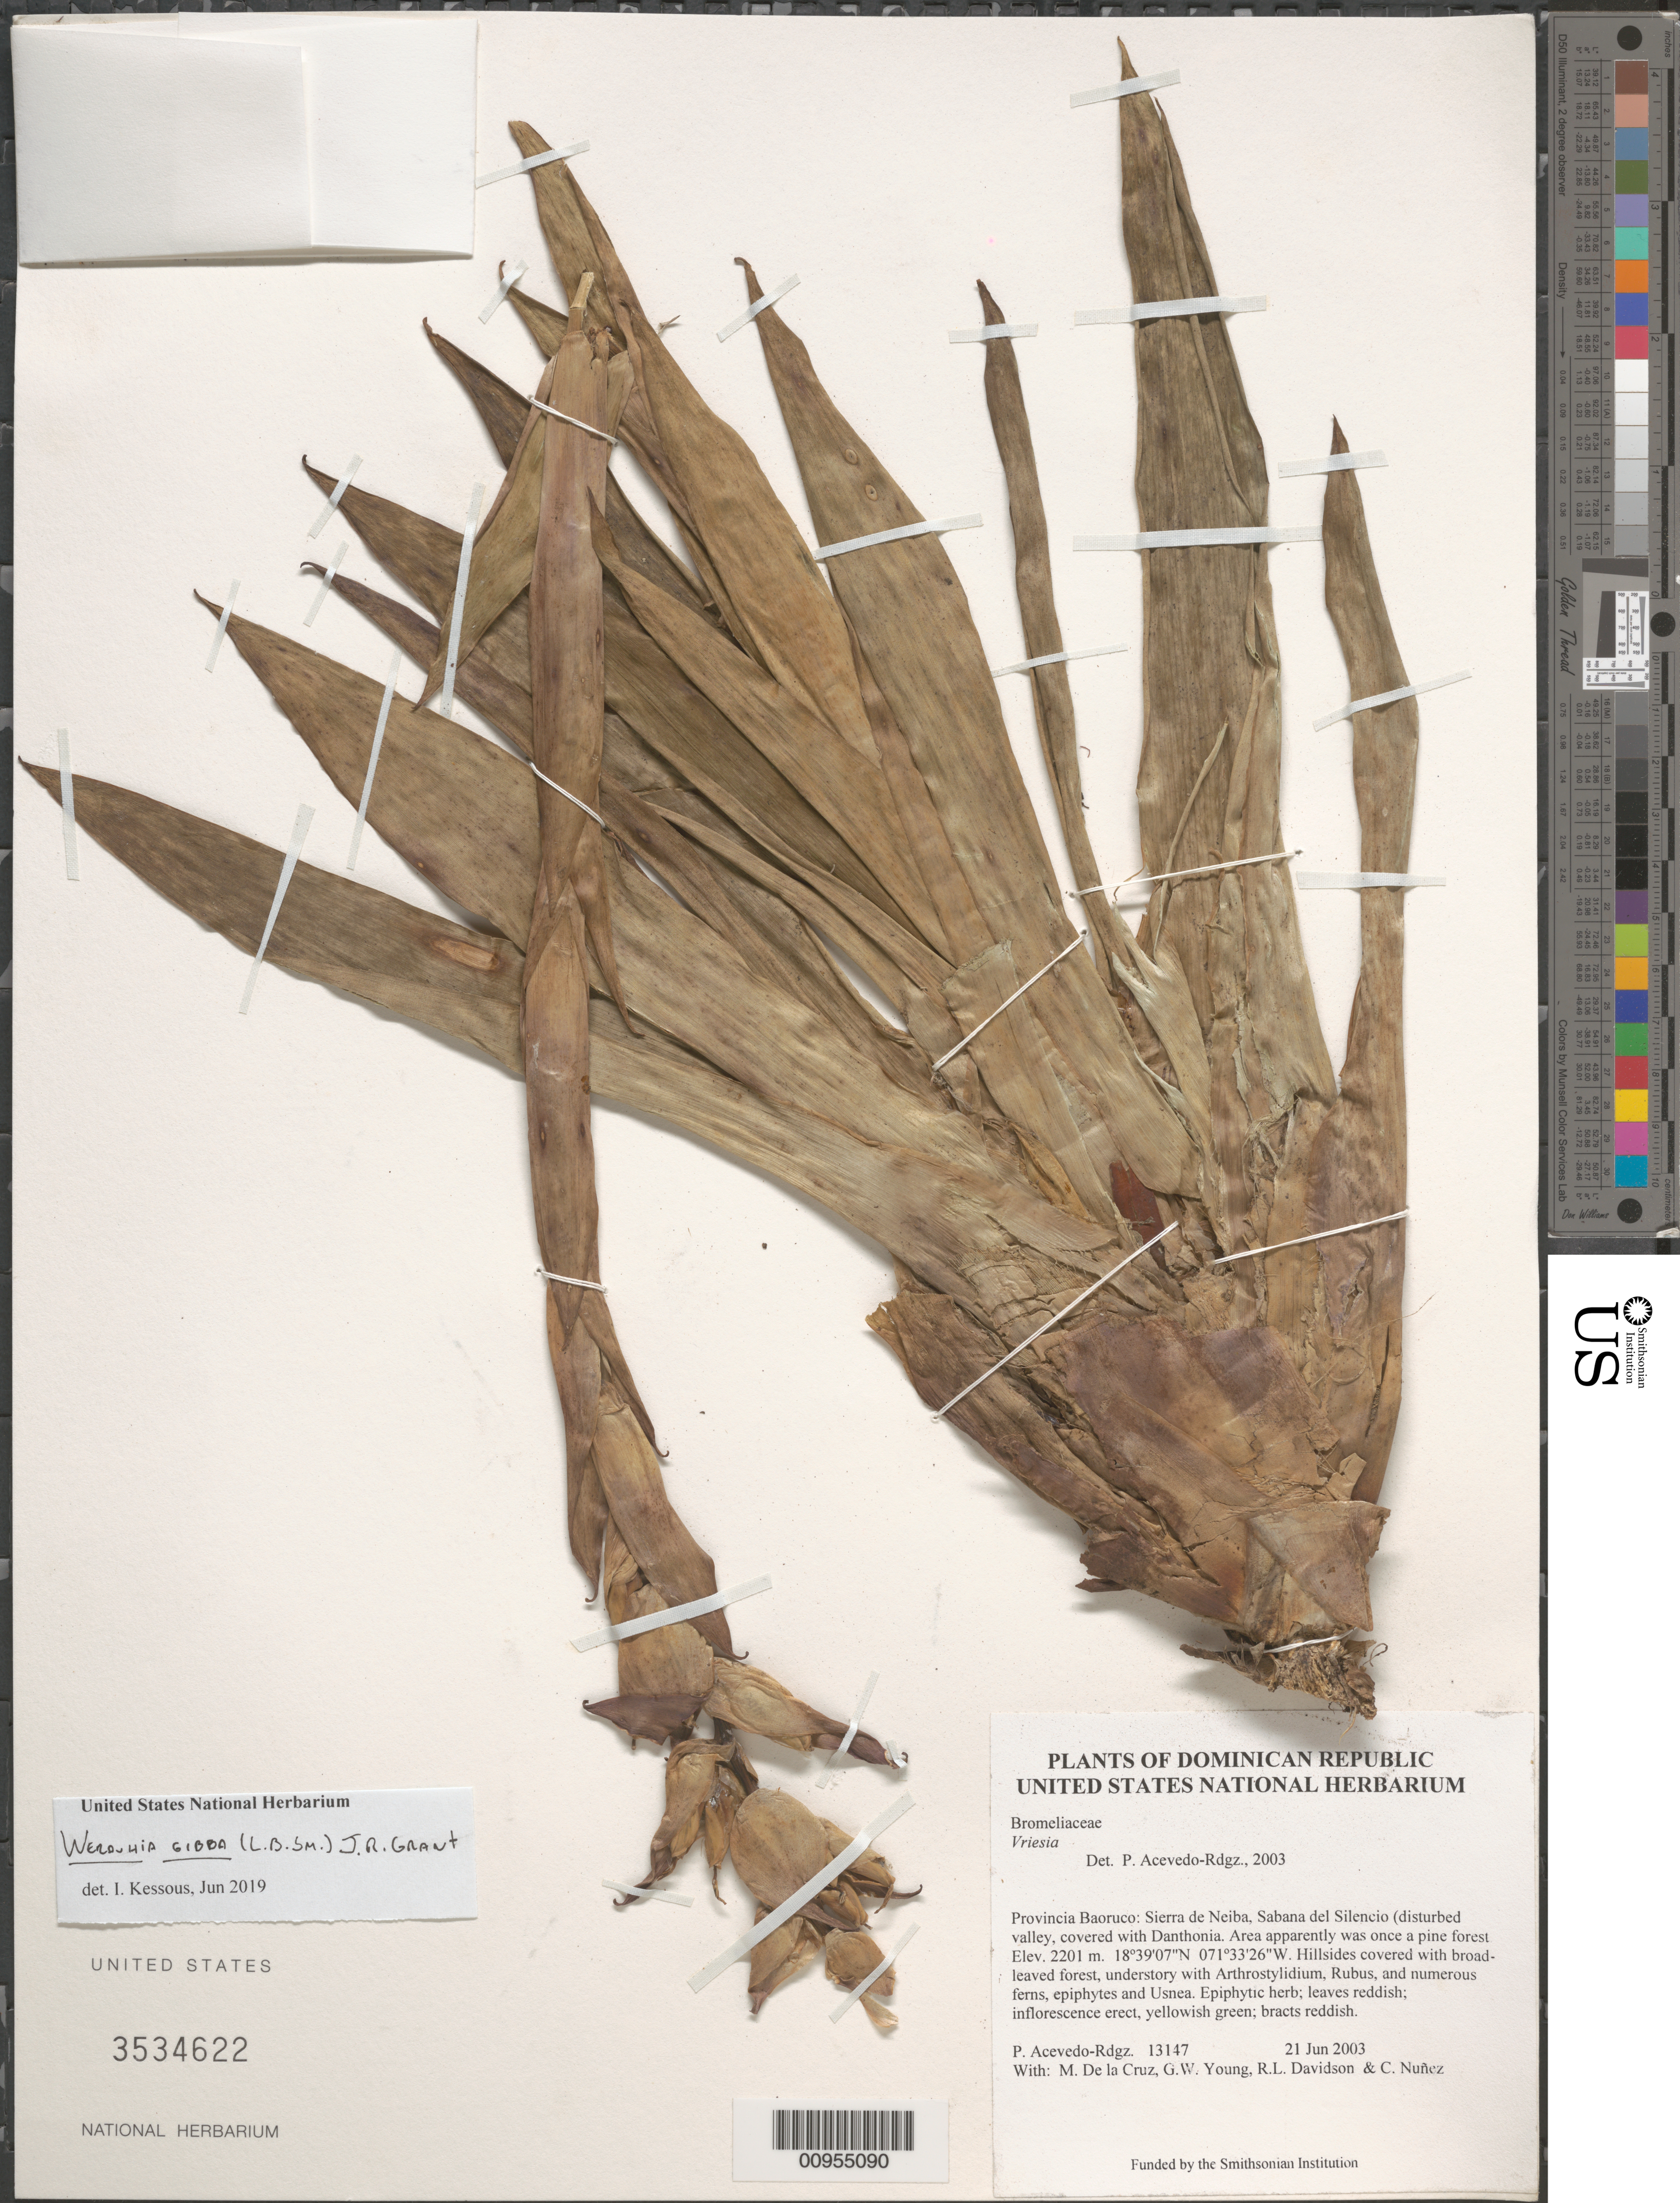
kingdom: Plantae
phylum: Tracheophyta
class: Liliopsida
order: Poales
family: Bromeliaceae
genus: Werauhia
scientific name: Werauhia gibba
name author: (L.B. Sm.) J.R. Grant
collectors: P. Acevedo-Rodr., M. de la Cruz, G. Young, R. Davidson & C. Nunez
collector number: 13147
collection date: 2003-06-21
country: Dominican Republic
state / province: Baoruco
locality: Sierra de Neiba, Sabana del Silencio (disturbed valley, covered with Danthonia.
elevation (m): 2201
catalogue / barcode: US 3534622